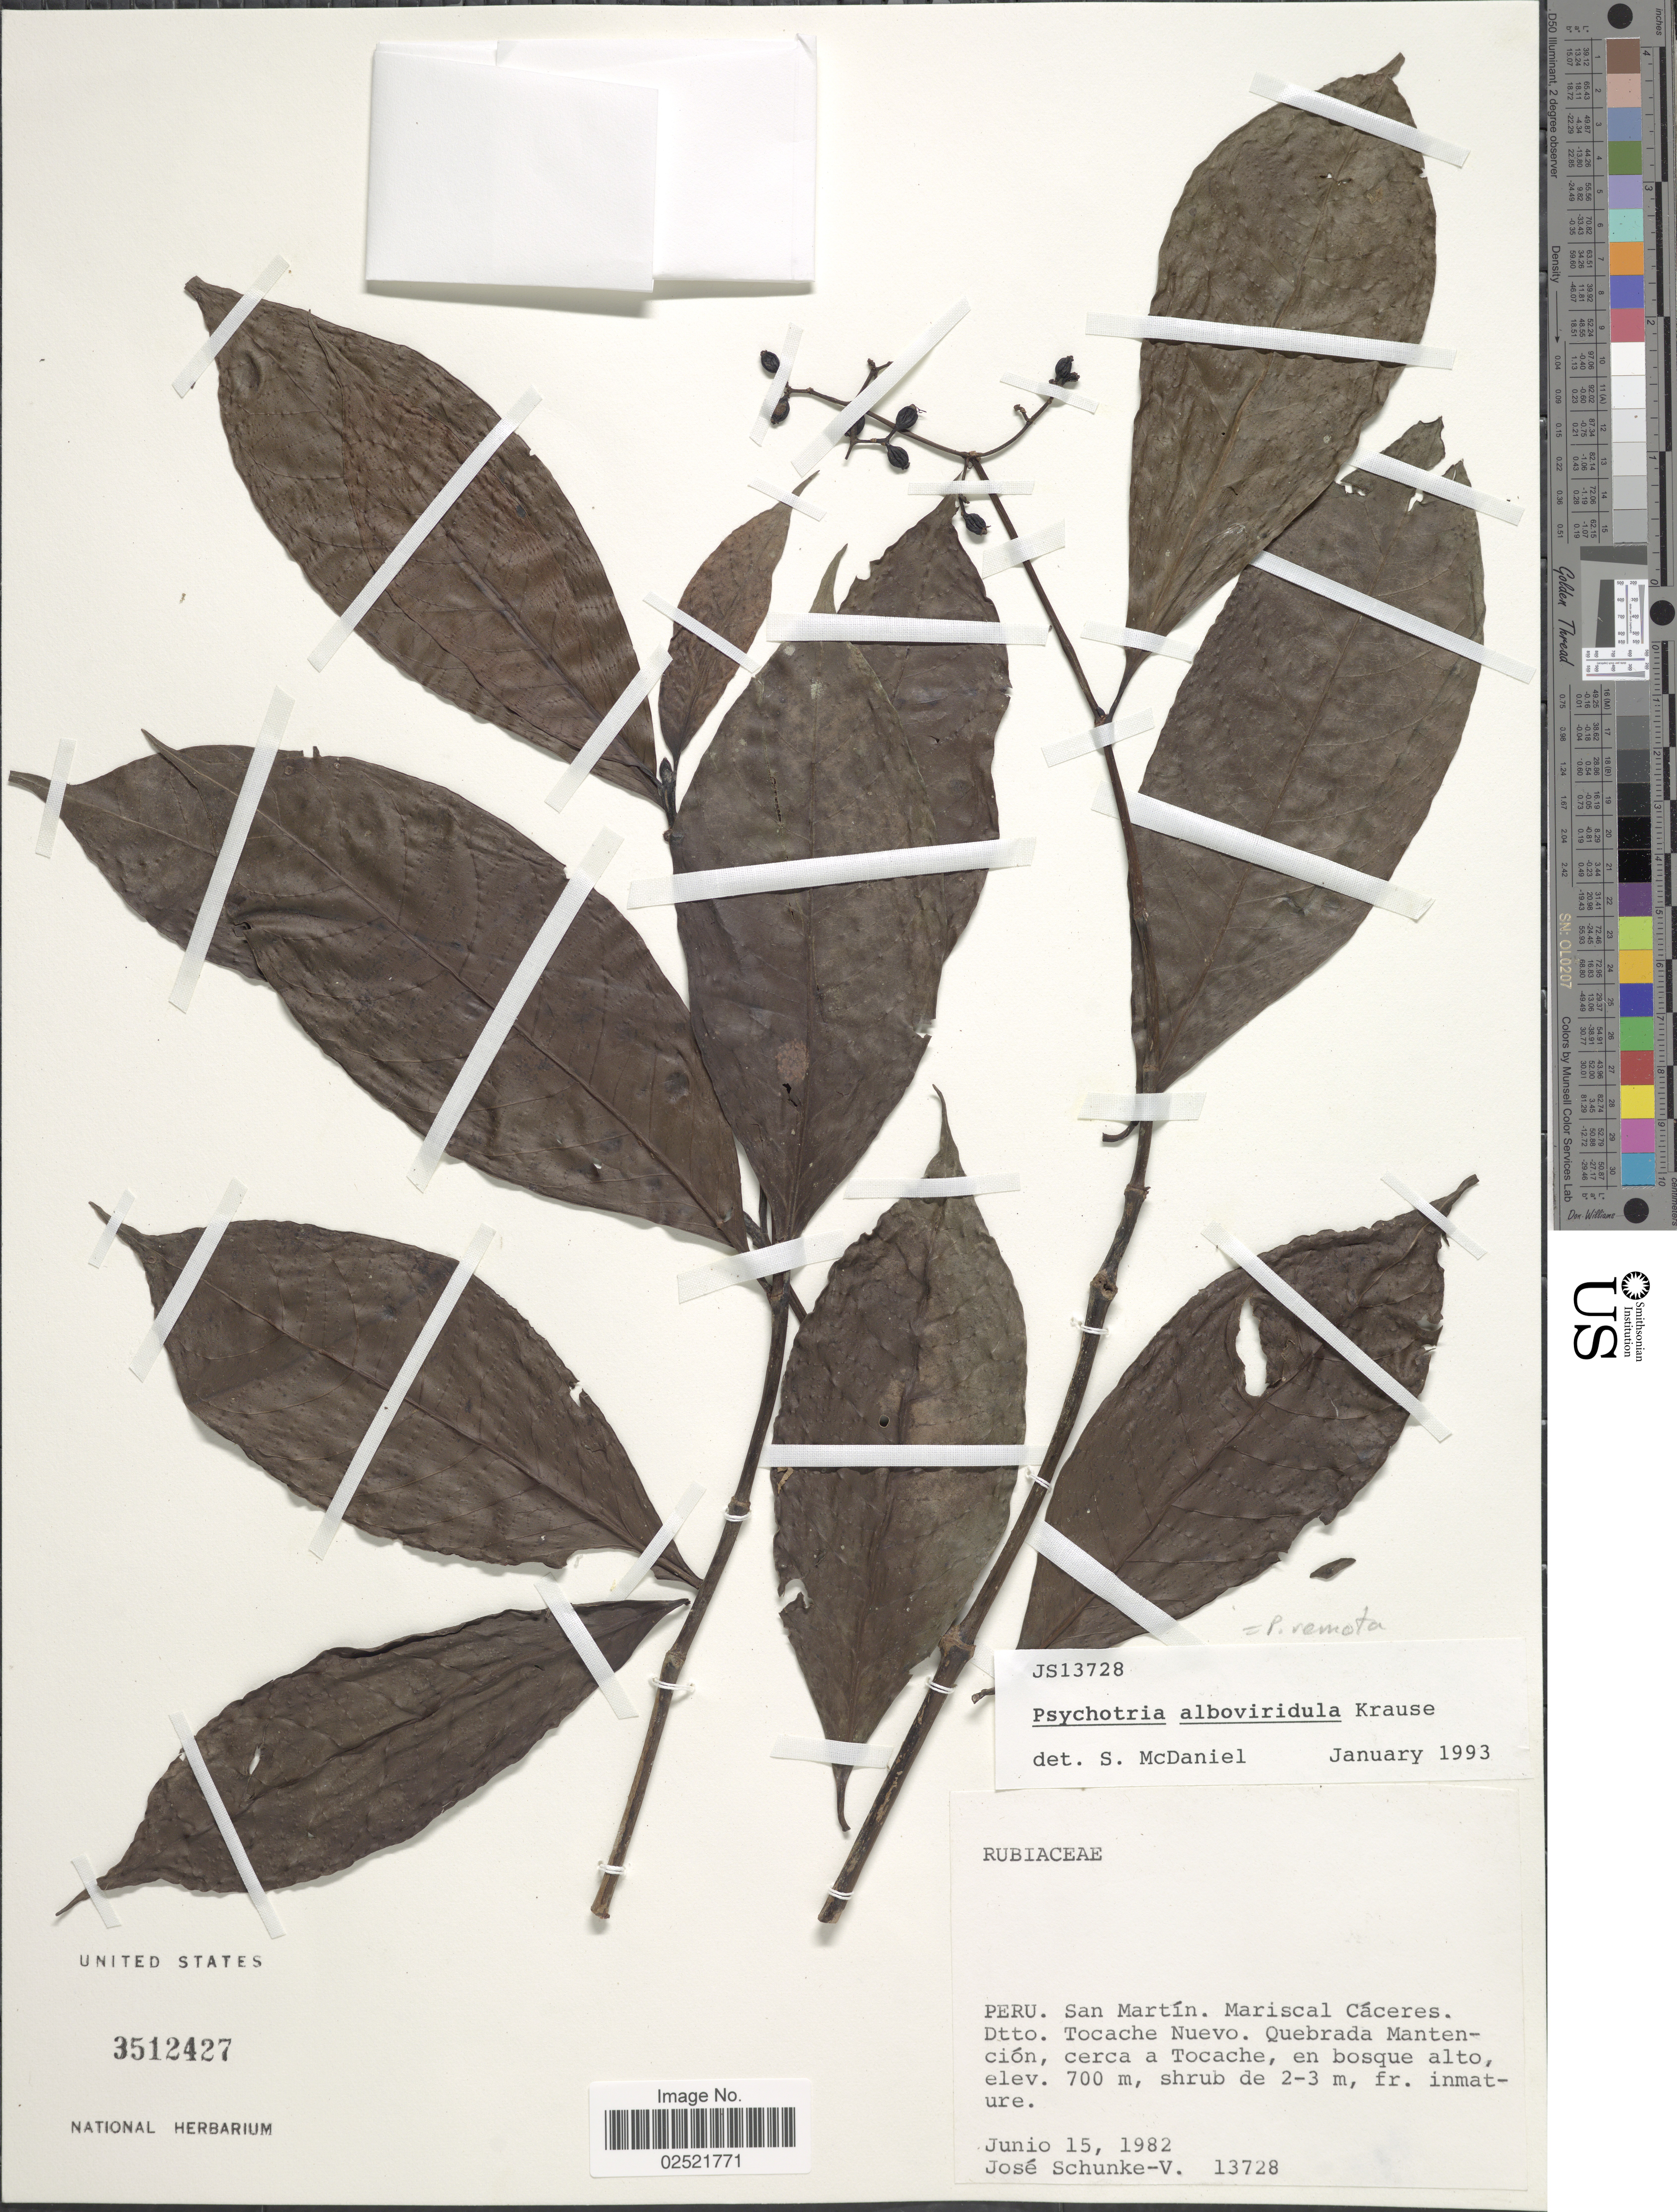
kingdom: Plantae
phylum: Tracheophyta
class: Magnoliopsida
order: Gentianales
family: Rubiaceae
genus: Psychotria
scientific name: Psychotria remota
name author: Benth.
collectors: J. Schunke Vigo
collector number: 13728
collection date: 1982-06-15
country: Peru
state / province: San Martín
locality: Mariscal Caceres, Dtto. Tocache Nuevo, Quebrada Mantencion, cerca a Tocache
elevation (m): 700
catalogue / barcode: US 3512427